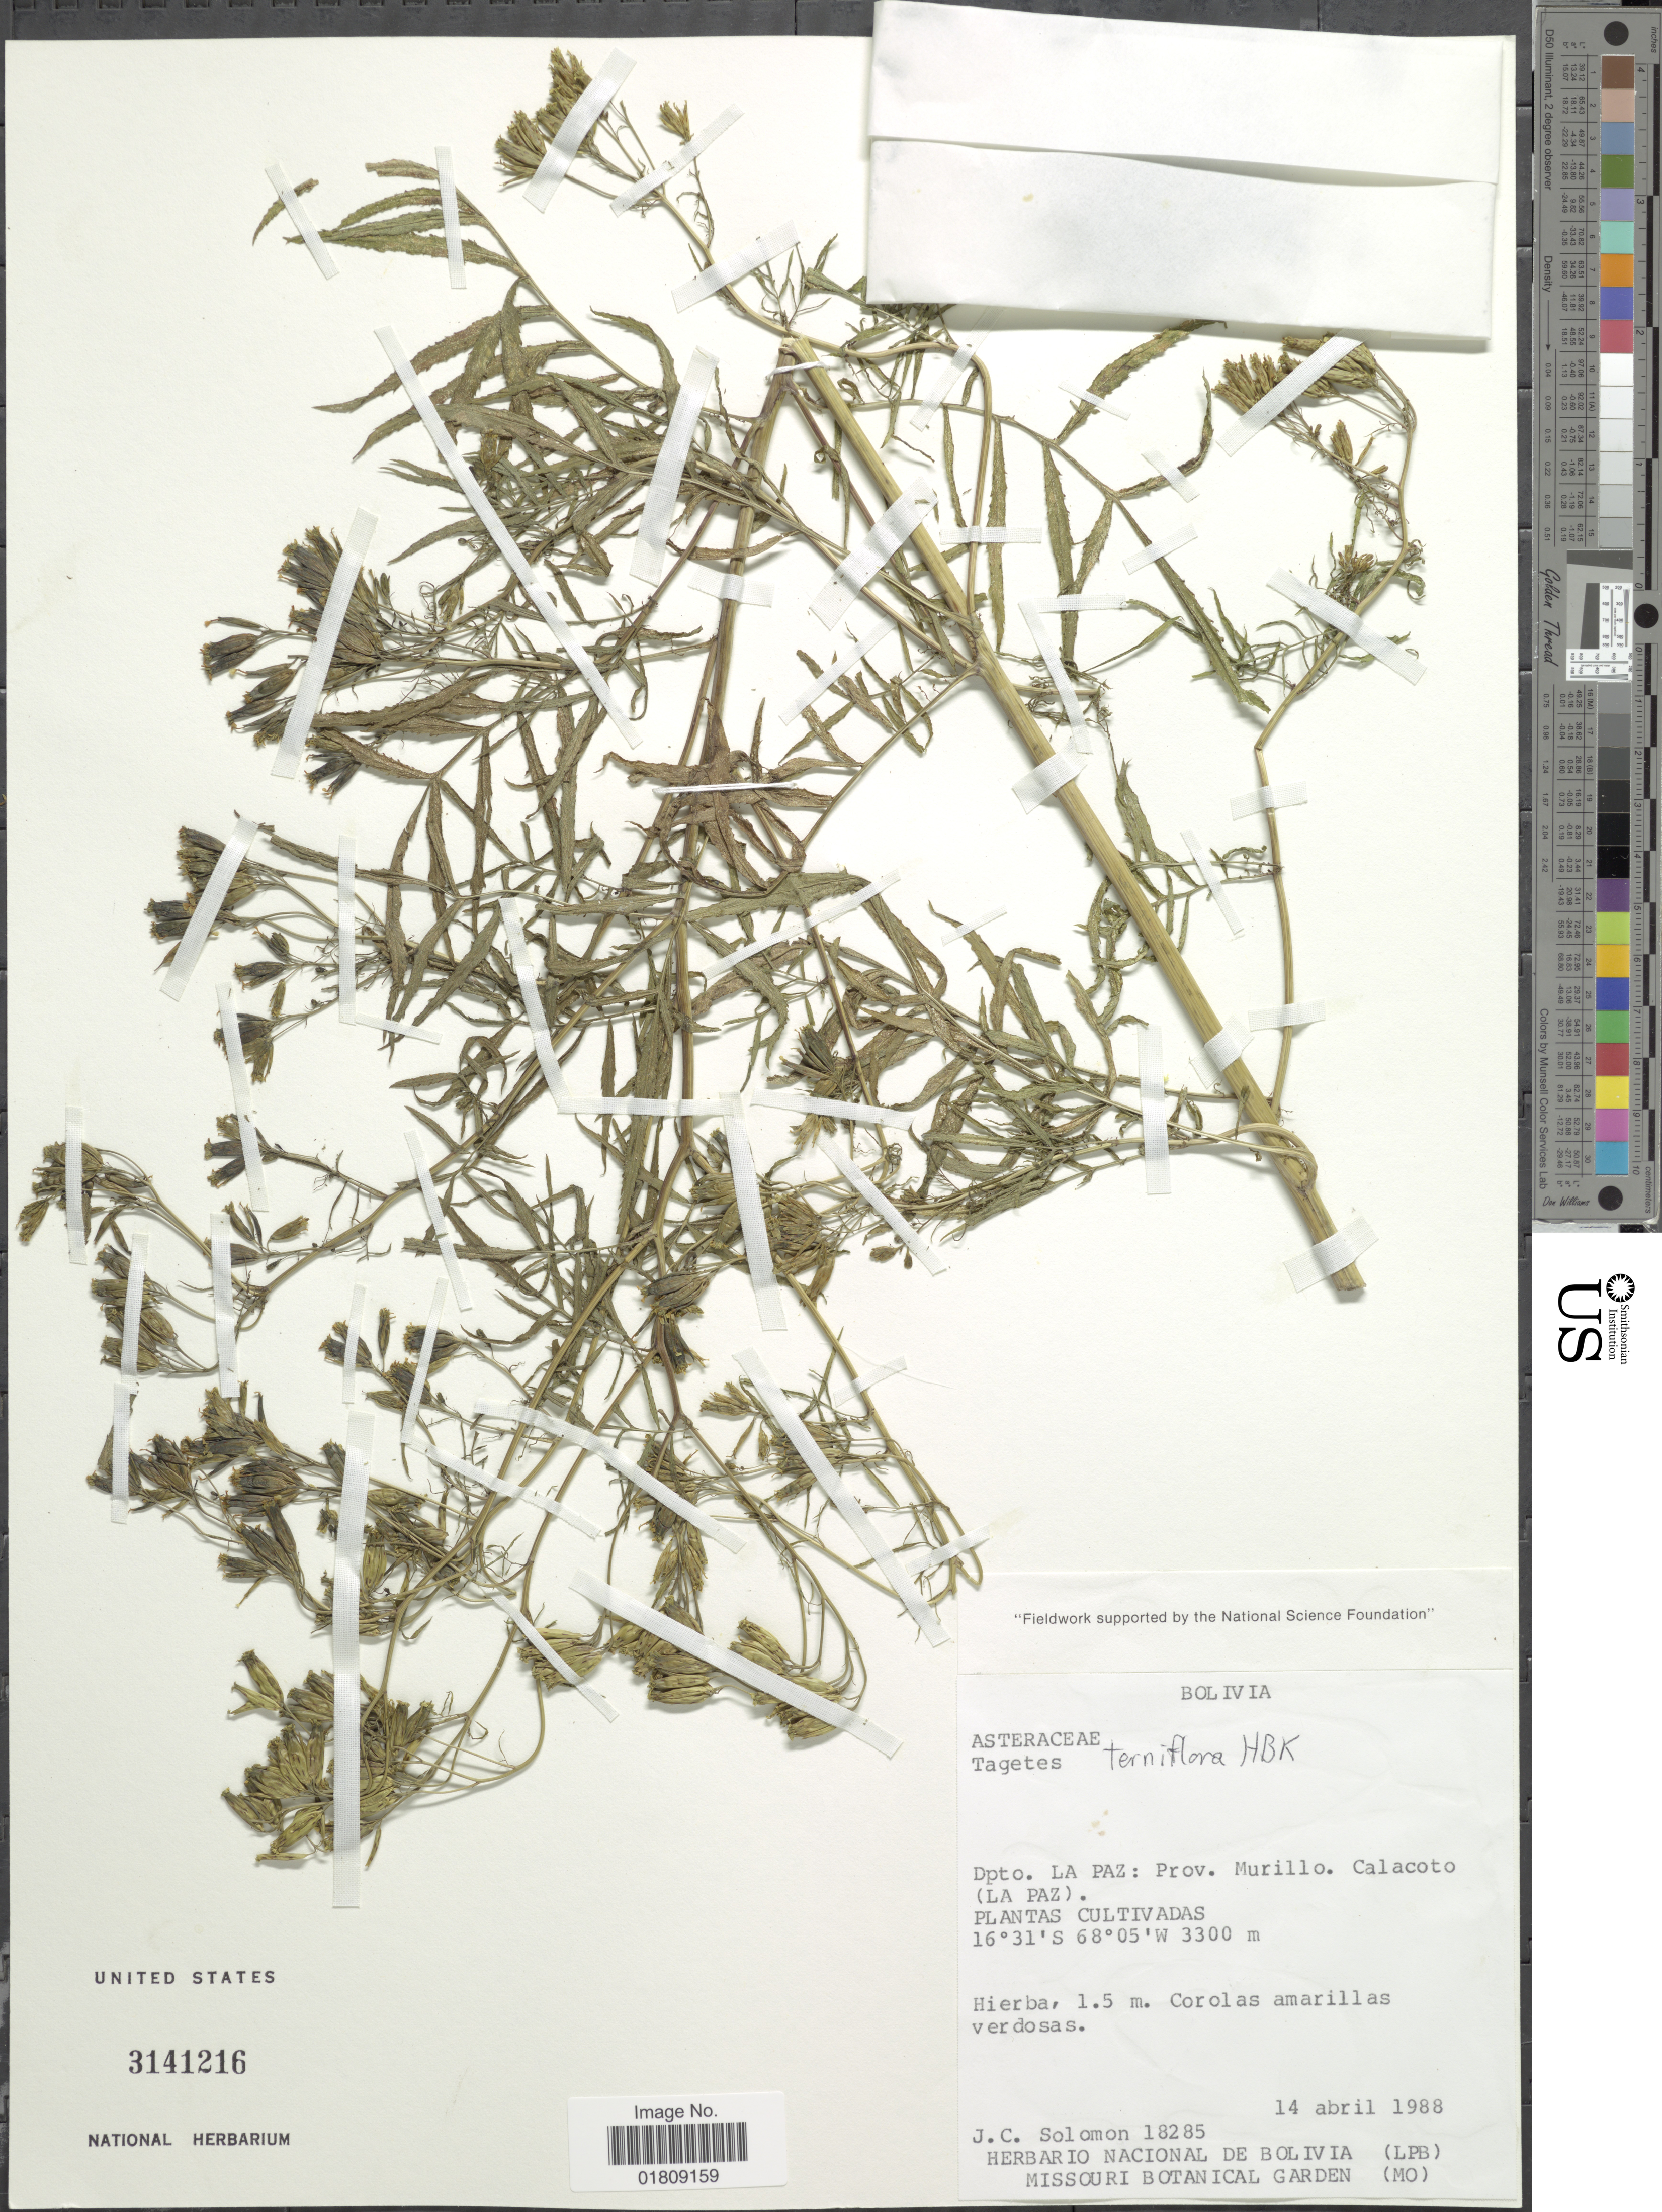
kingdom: Plantae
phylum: Tracheophyta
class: Magnoliopsida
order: Asterales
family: Asteraceae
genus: Tagetes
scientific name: Tagetes terniflora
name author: Kunth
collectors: J. C. Solomon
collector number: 18285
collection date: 1988-04-14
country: Bolivia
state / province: La Paz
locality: Prov. Murillo, Calacoto (La Paz)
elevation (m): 3300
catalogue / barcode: US 3141216